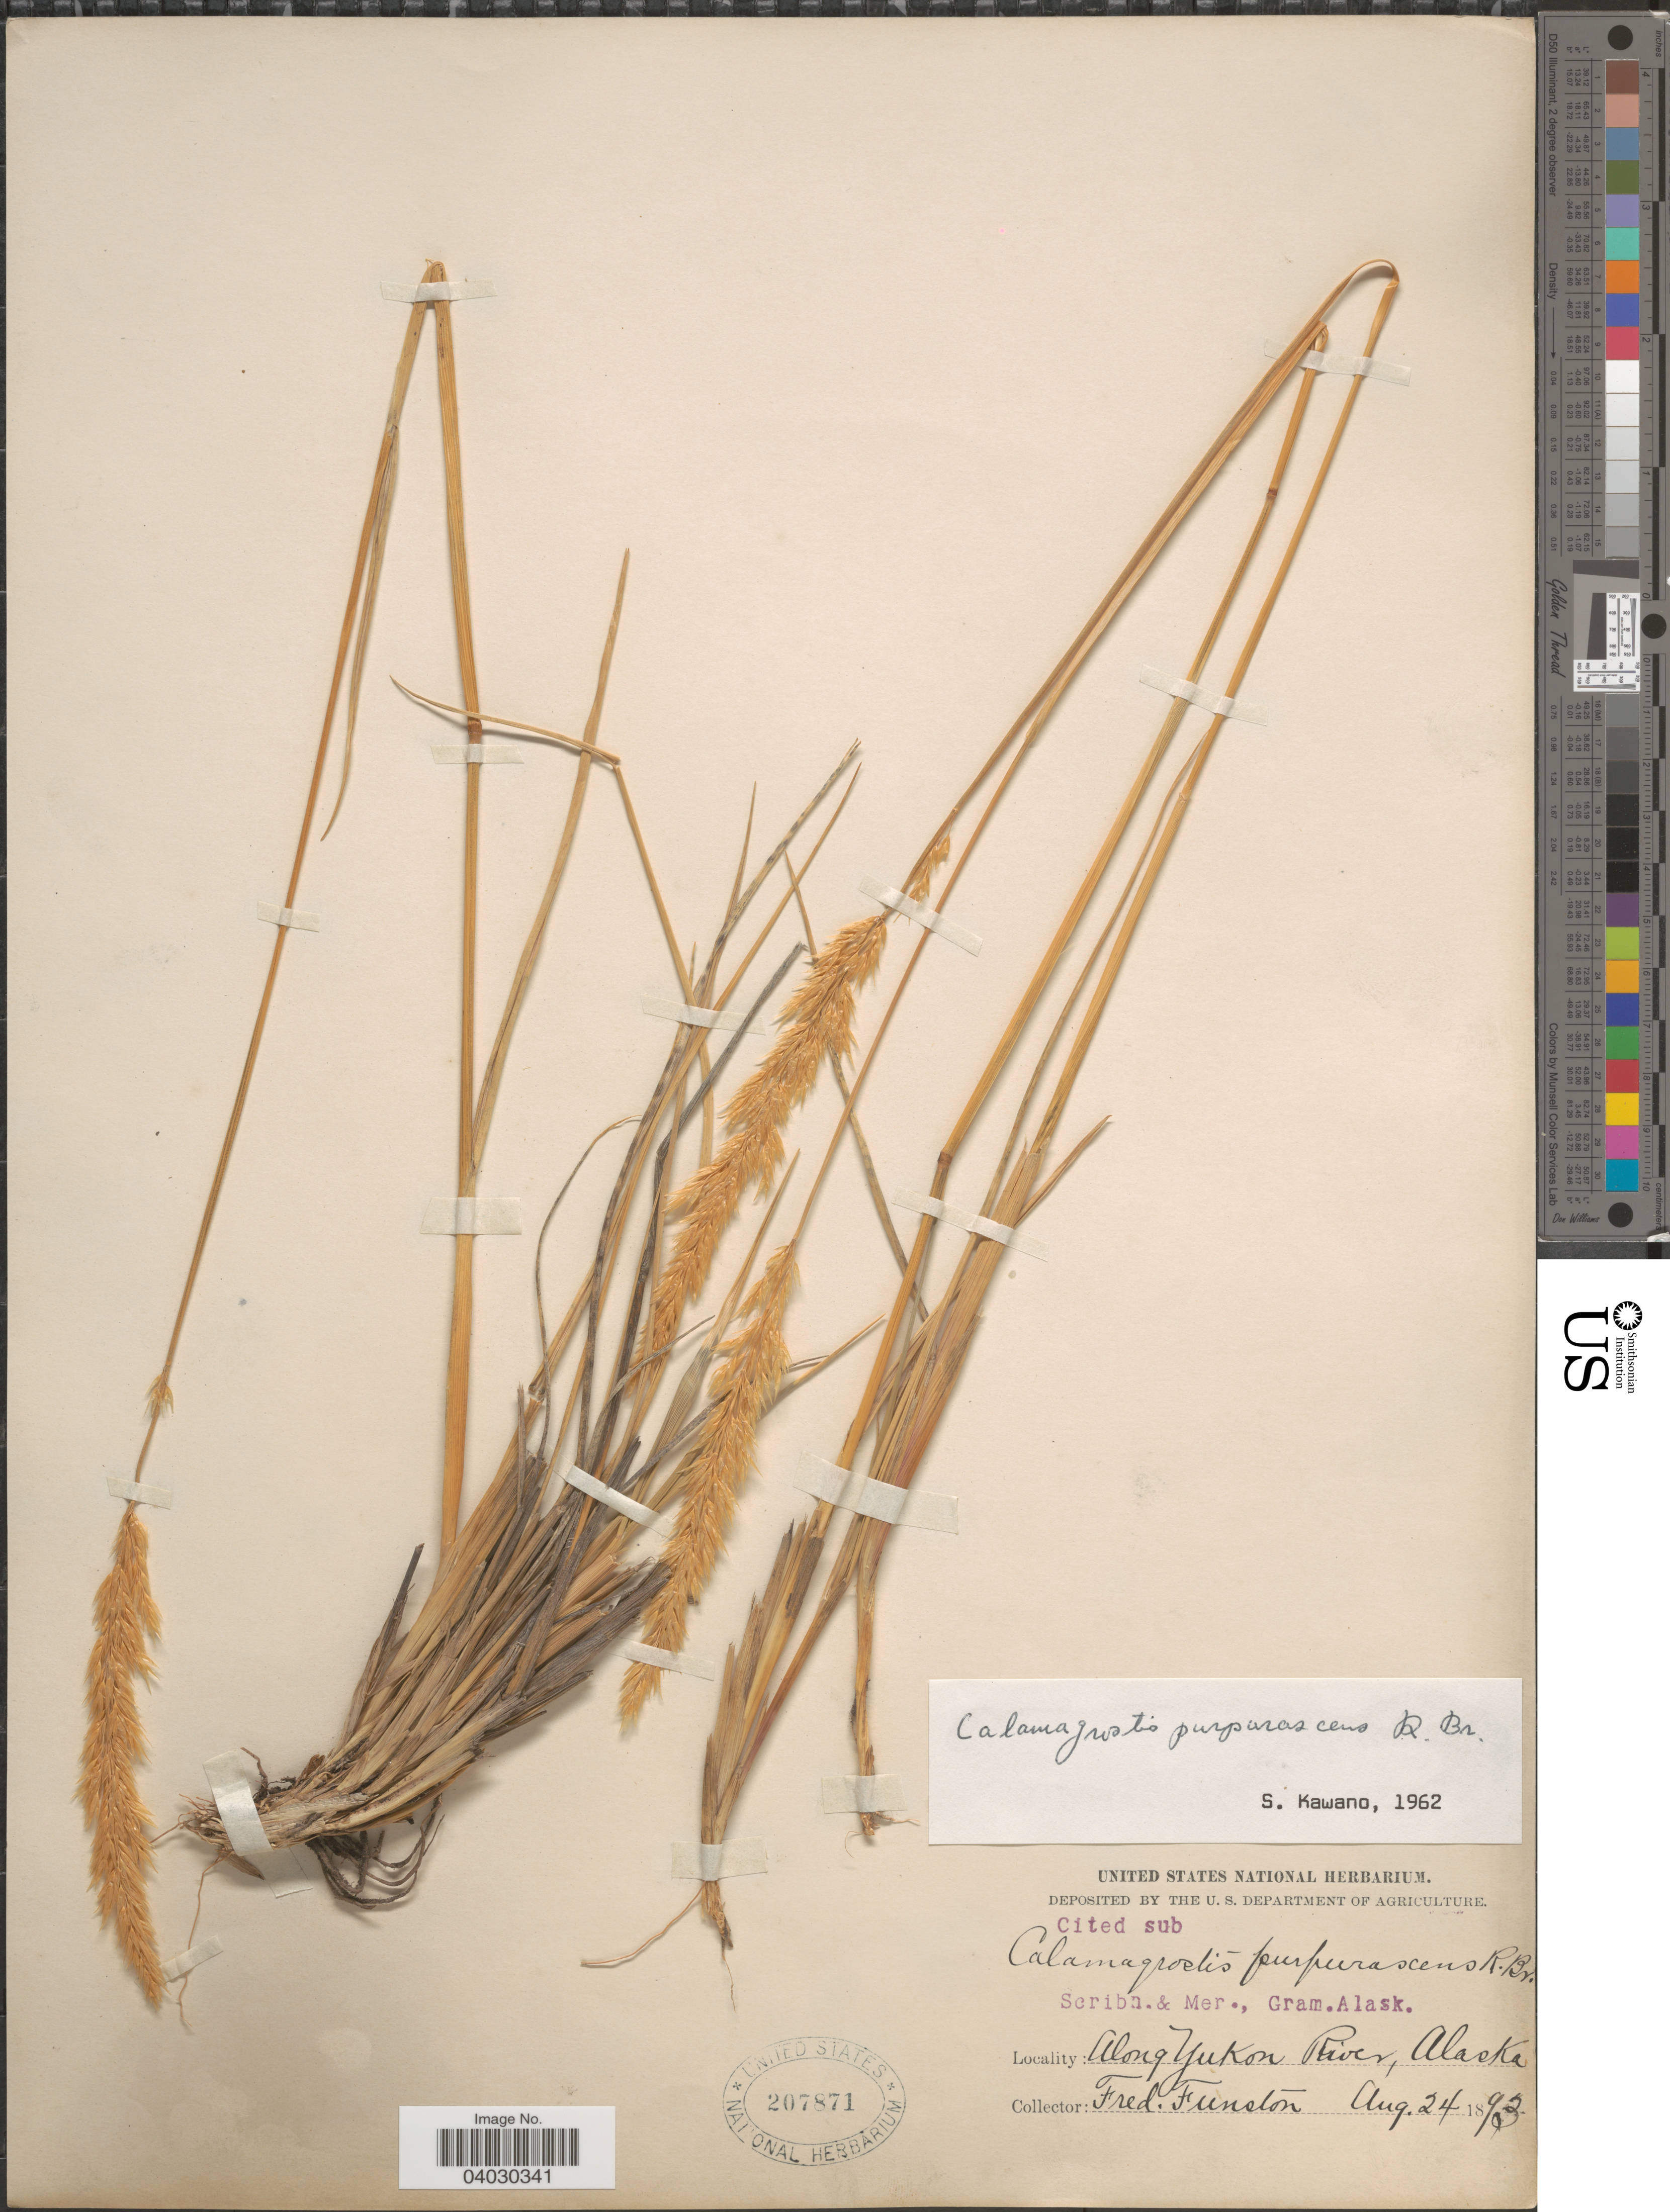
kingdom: Plantae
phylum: Tracheophyta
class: Liliopsida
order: Poales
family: Poaceae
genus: Calamagrostis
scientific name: Calamagrostis purpurascens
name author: R. Br.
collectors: F. Funston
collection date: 1893-08-24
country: United States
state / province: Alaska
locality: Along Yukon River.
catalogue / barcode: US 207871